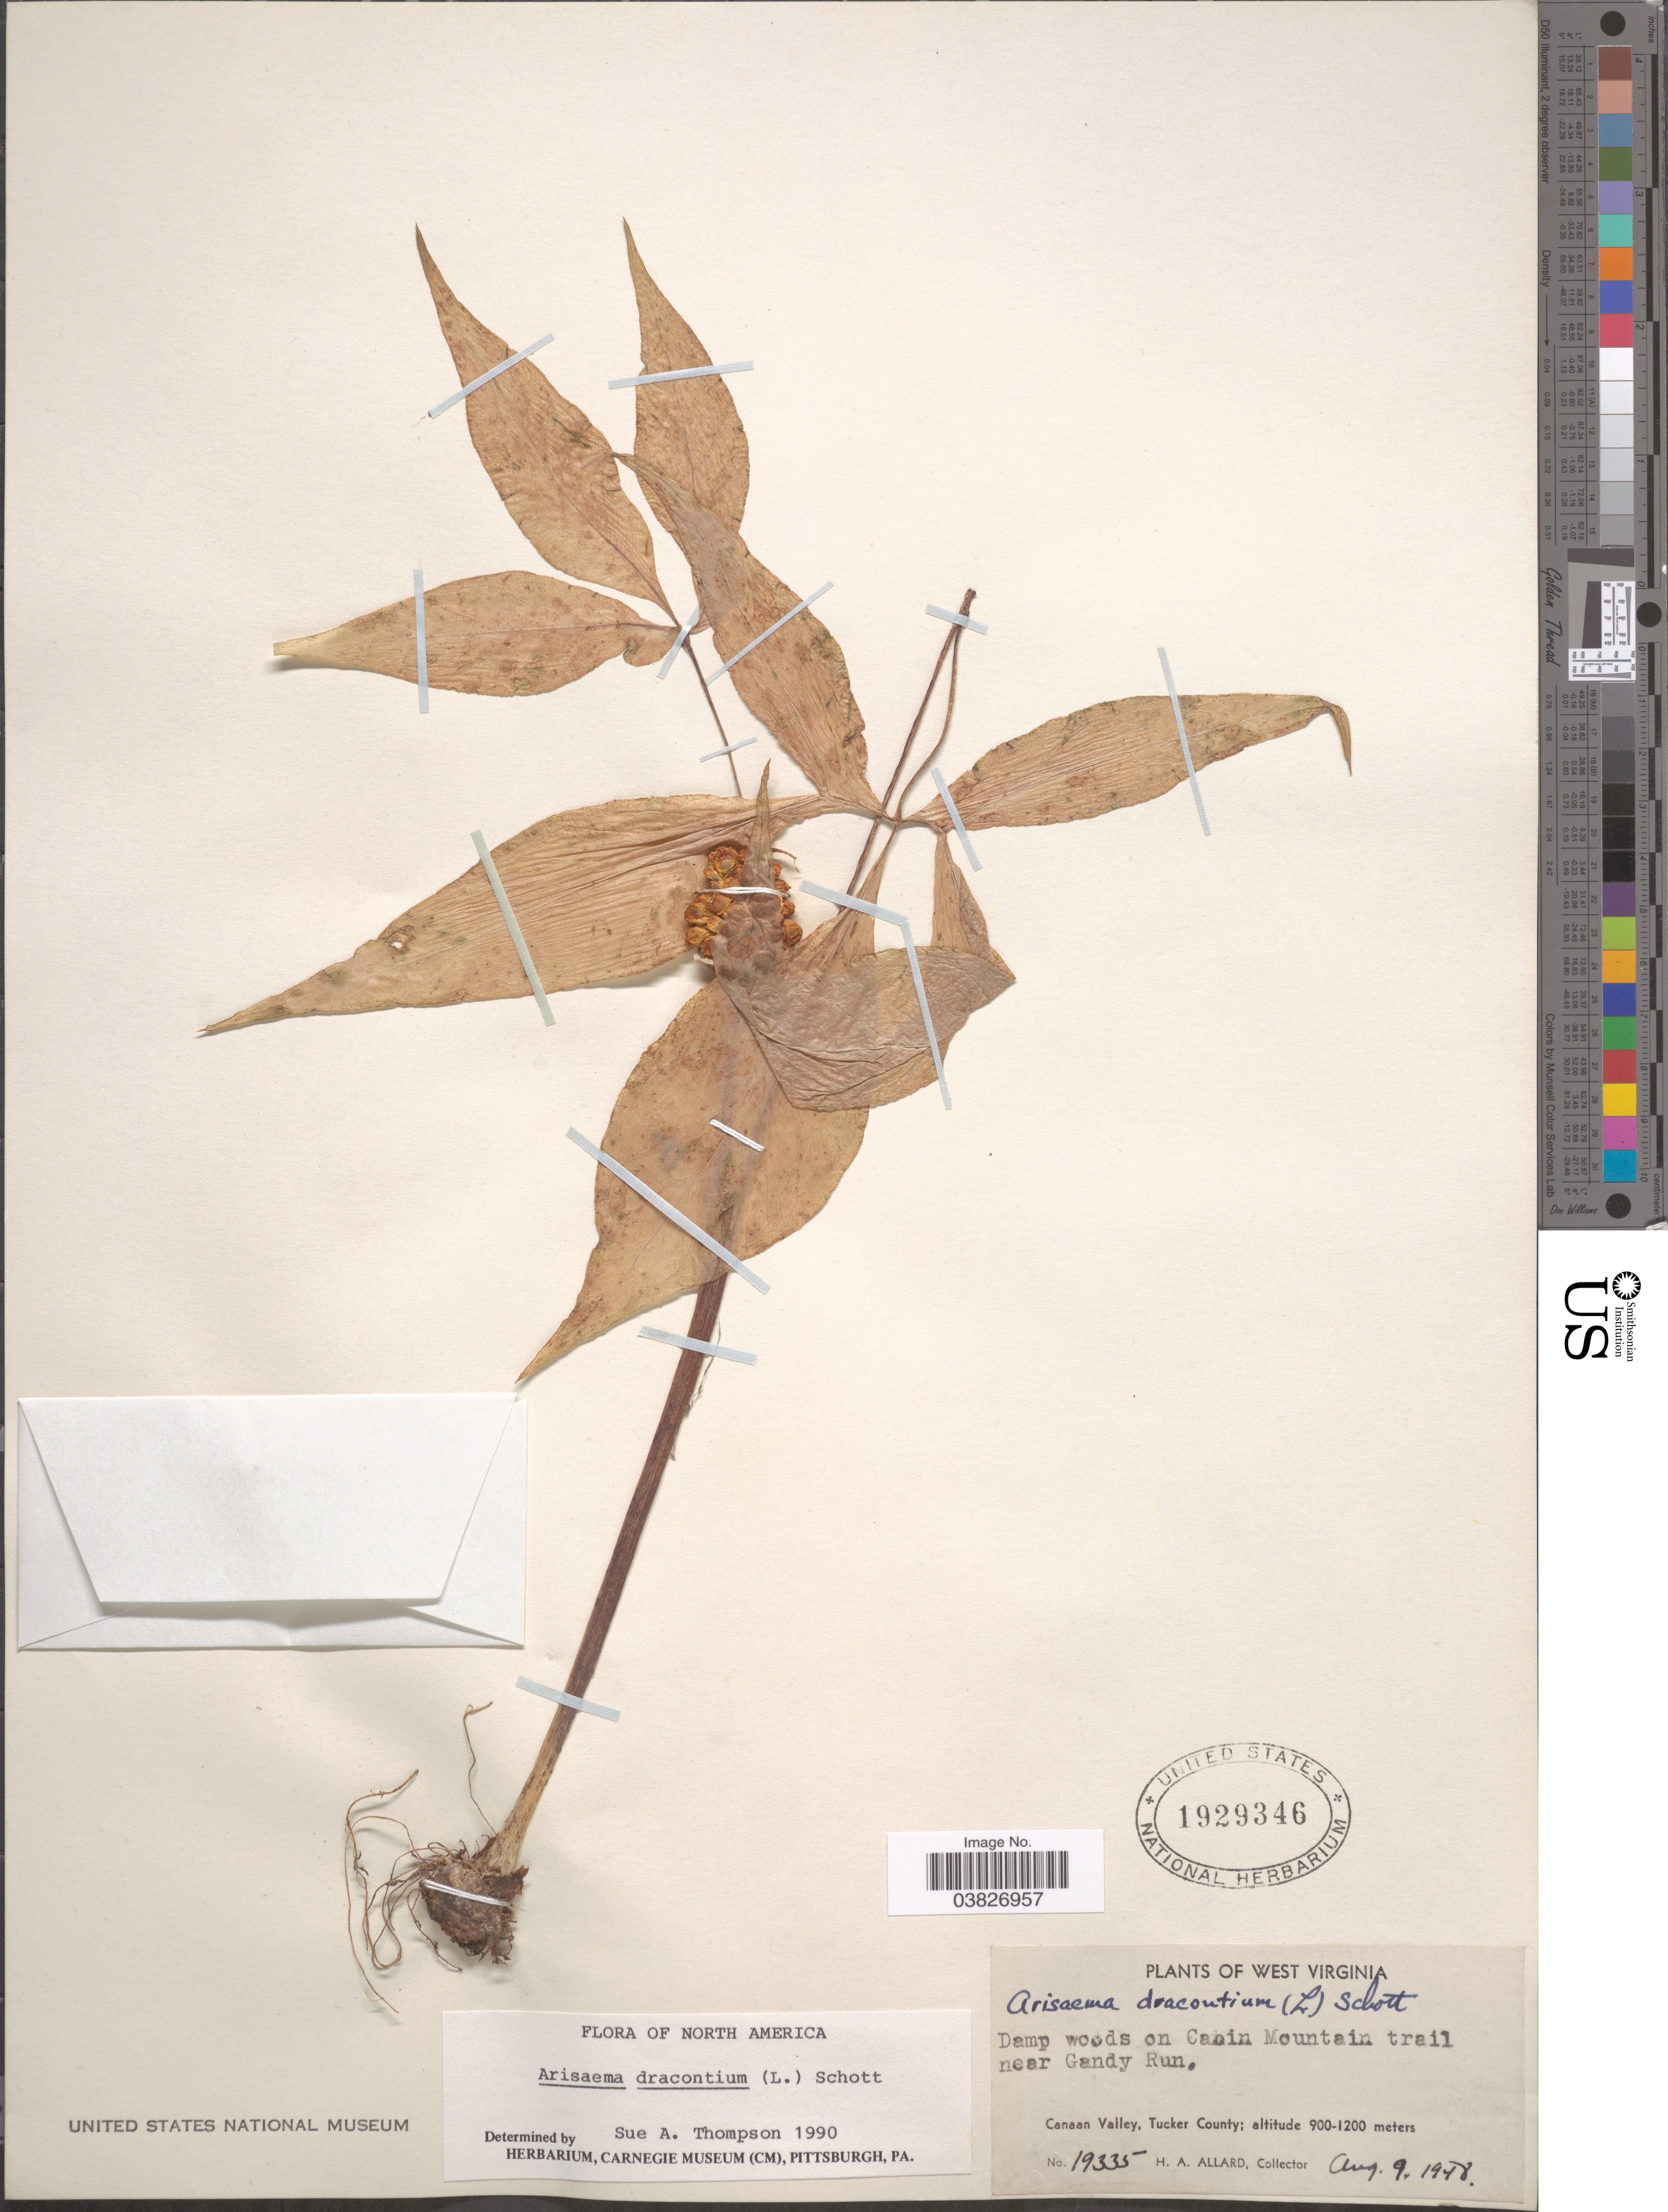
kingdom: Plantae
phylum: Tracheophyta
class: Liliopsida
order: Alismatales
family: Araceae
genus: Arisaema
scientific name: Arisaema dracontium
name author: (L.) Schott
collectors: H. A. Allard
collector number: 19335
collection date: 1978-08-09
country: United States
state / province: West Virginia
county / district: Tucker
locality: Damp woods on Cabin Mountain trail near Gandy Run. Canaan Valley, Tucker County.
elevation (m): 900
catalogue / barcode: US 1929346